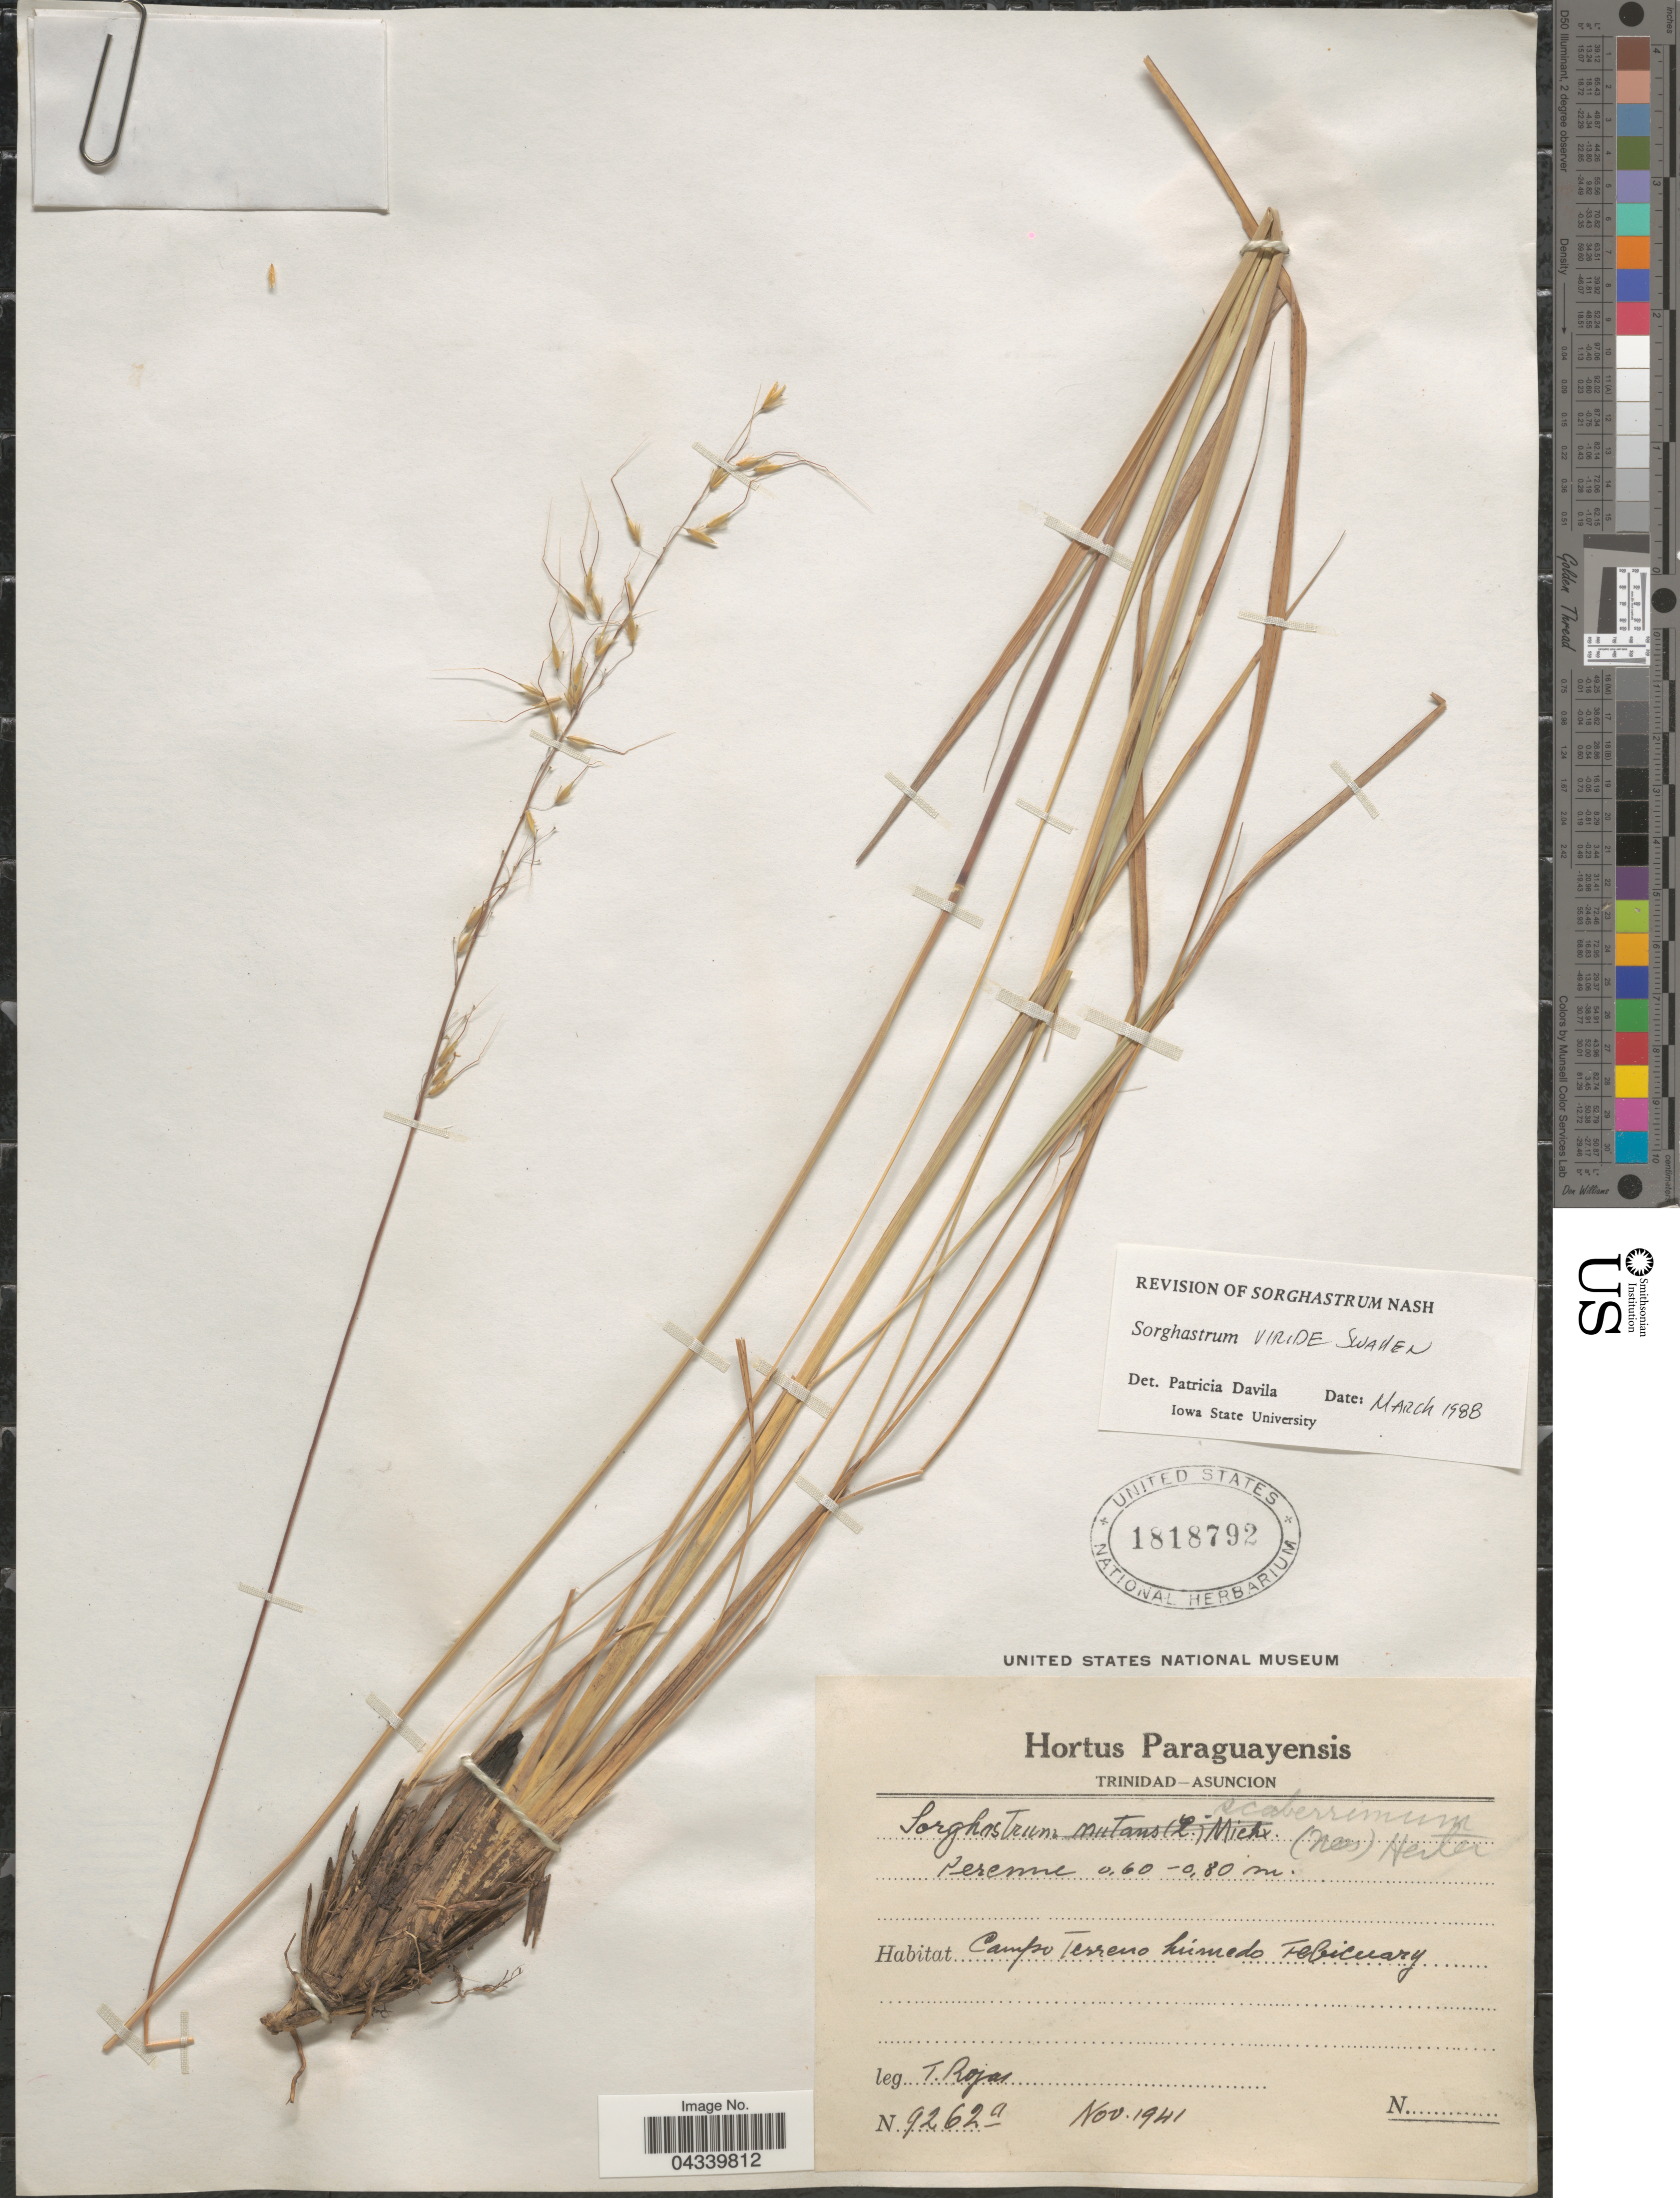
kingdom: Plantae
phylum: Tracheophyta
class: Liliopsida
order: Poales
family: Poaceae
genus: Sorghastrum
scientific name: Sorghastrum viride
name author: Swallen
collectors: T. Rojas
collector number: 9262a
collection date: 1941-11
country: Paraguay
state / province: Asuncion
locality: Campo Terreno húmedo Tebicuary.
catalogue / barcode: US 1818792